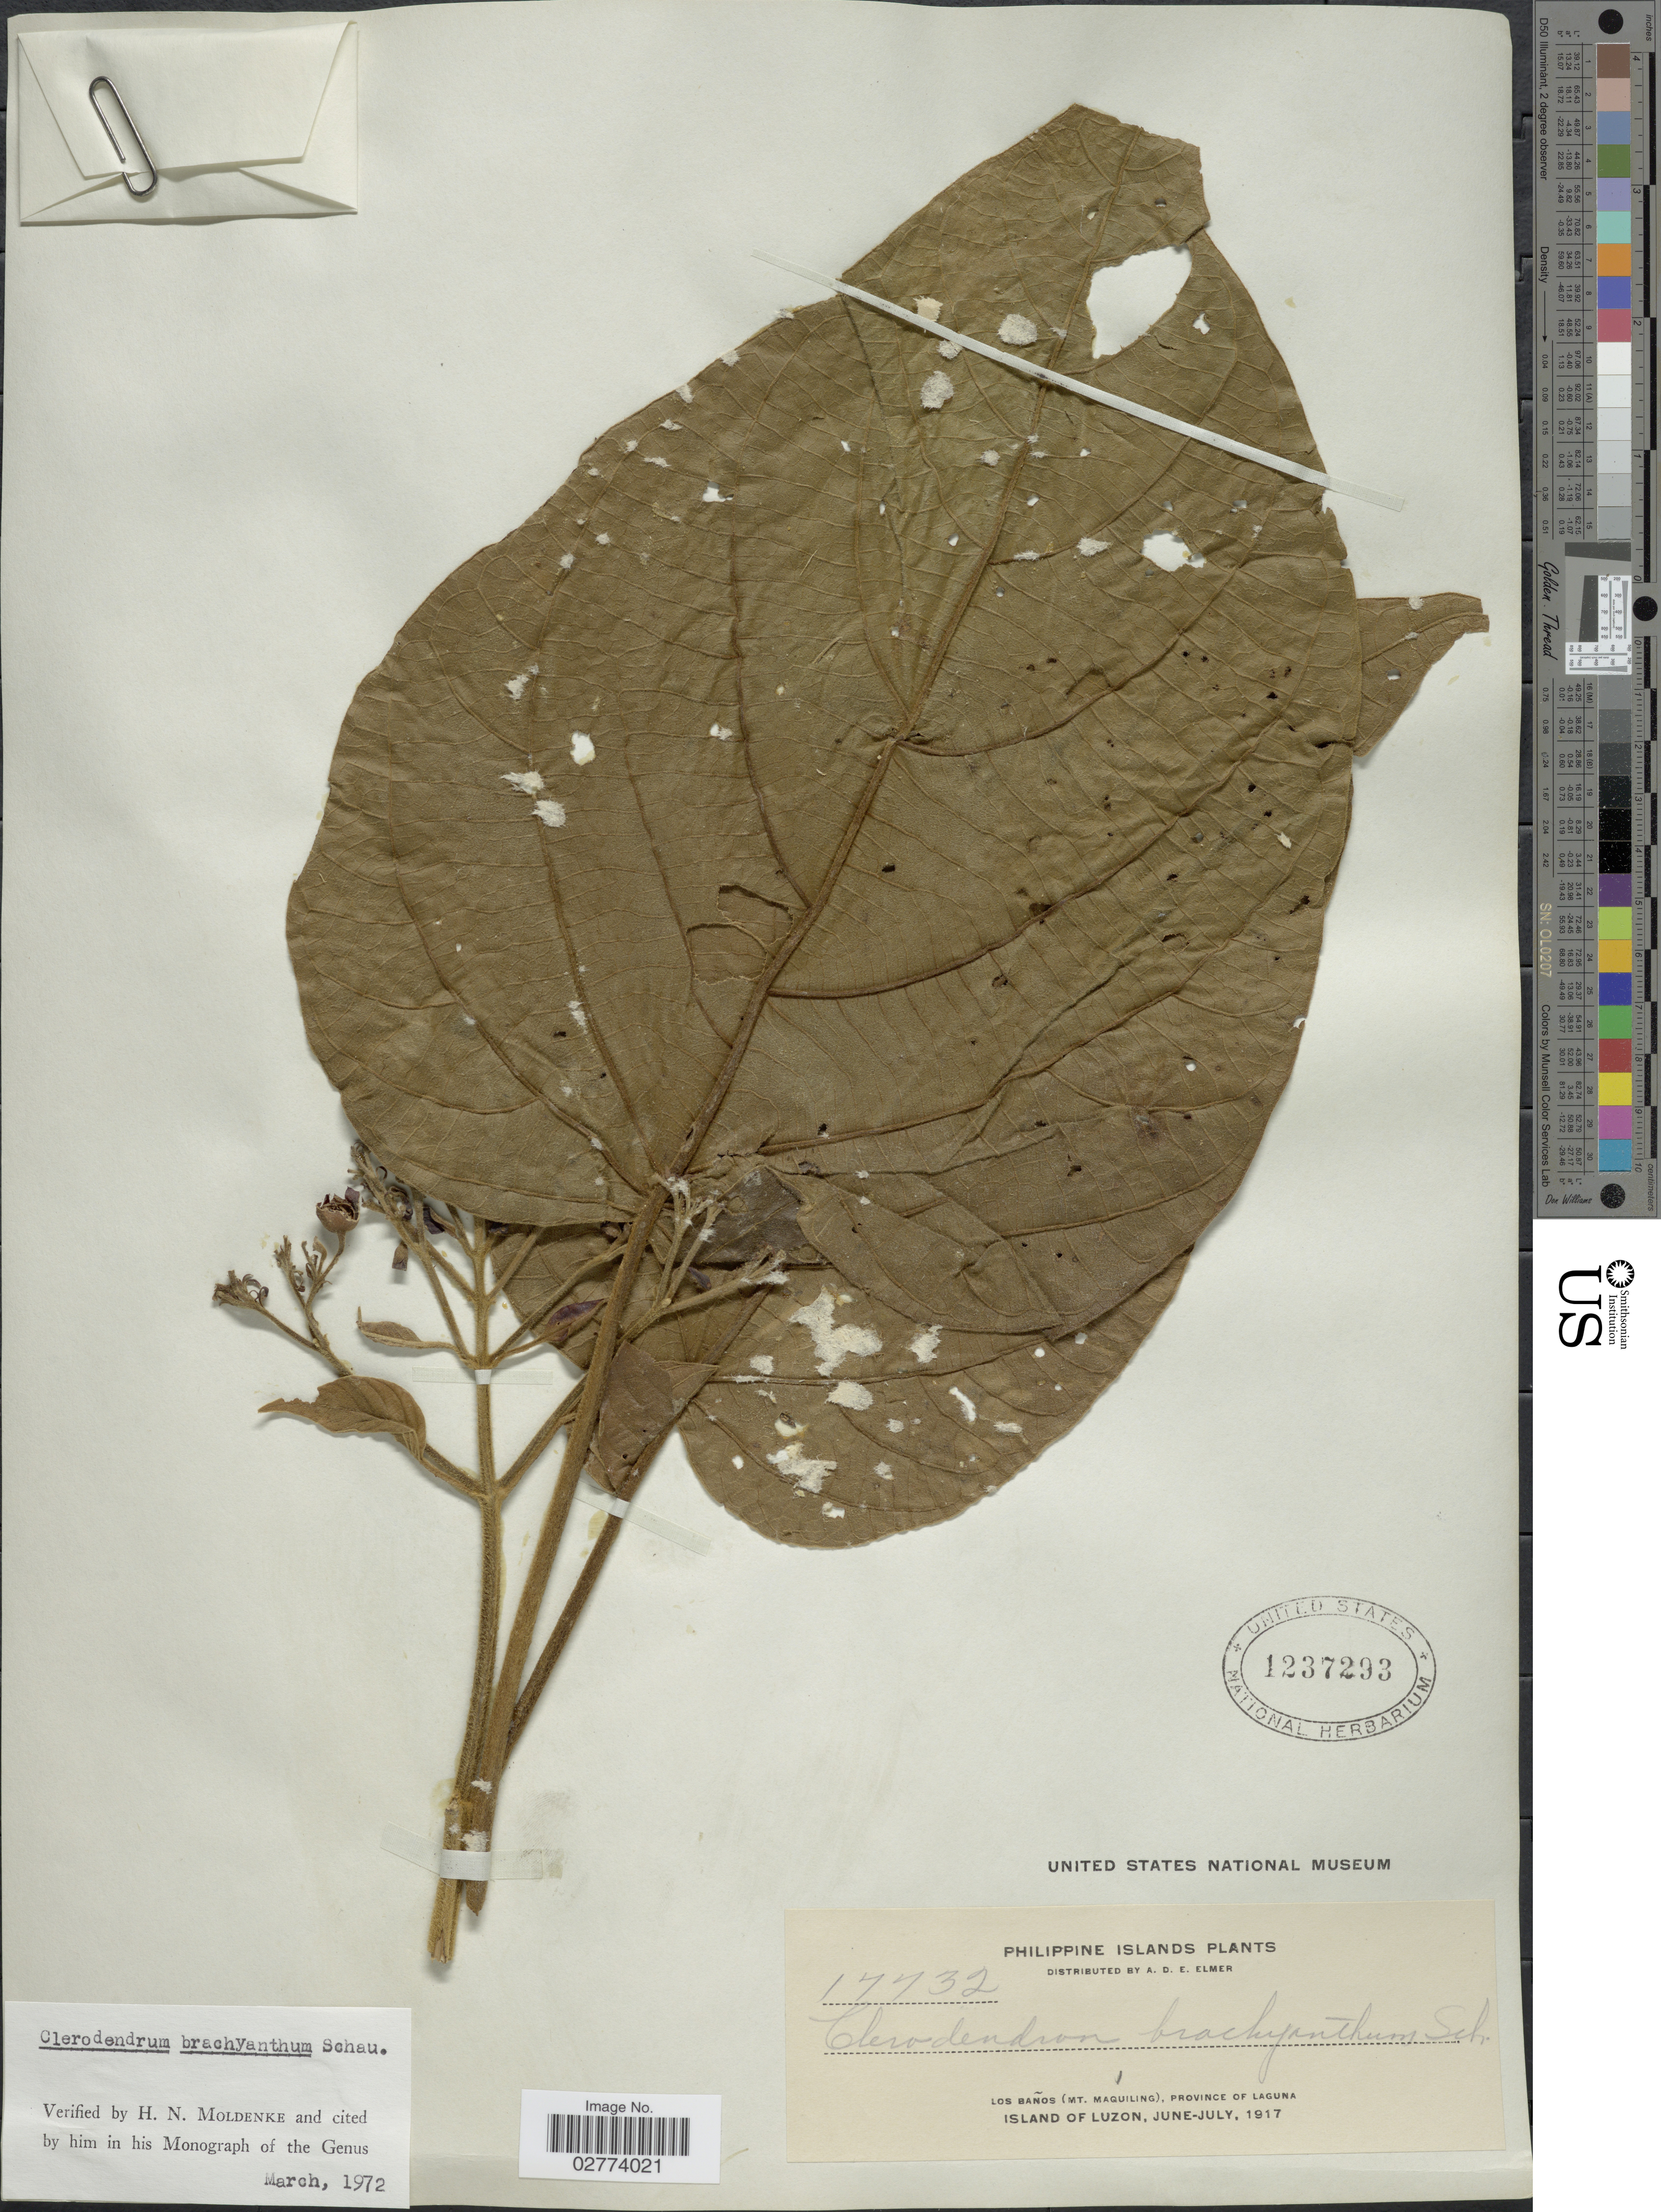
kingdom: Plantae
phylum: Tracheophyta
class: Magnoliopsida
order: Lamiales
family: Lamiaceae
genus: Clerodendrum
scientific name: Clerodendrum brachyanthum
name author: Schauer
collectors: A. D. E. Elmer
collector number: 17732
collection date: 1917-06/1917-07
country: Philippines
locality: Los Banos (Mt. Maquiling), Province of Laguna, Island of Luzon.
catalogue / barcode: US 1237293